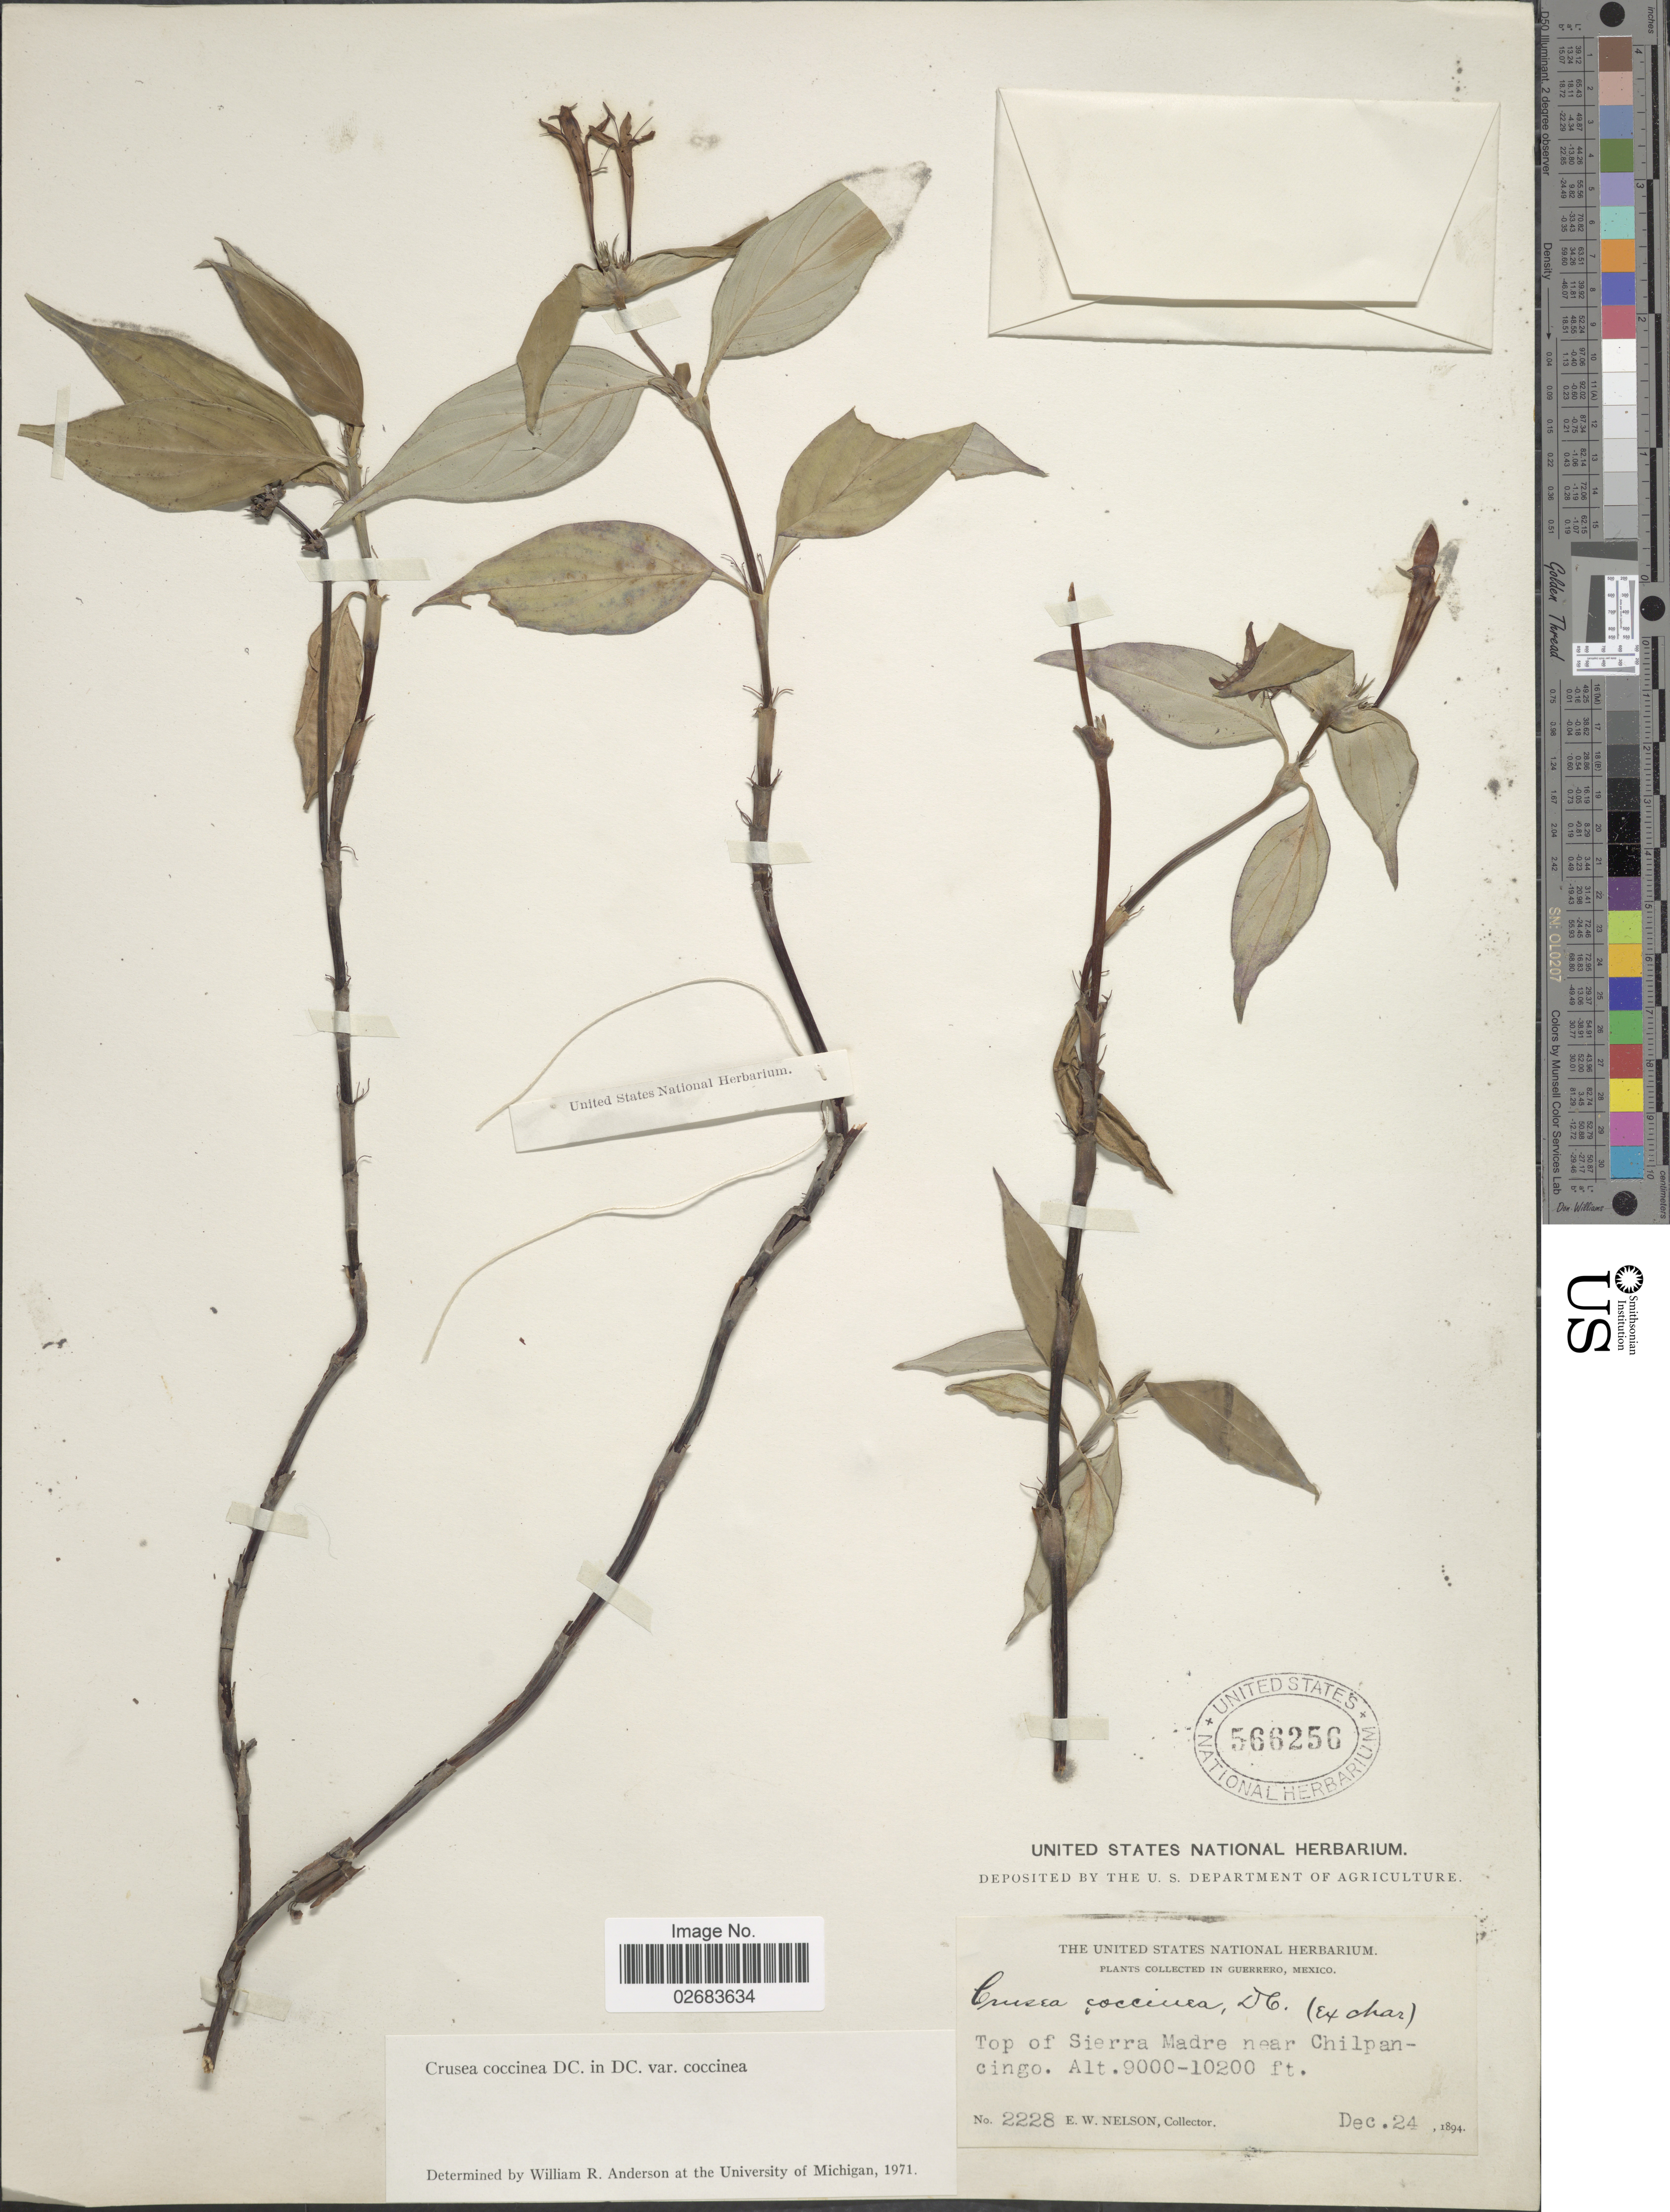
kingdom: Plantae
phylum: Tracheophyta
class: Magnoliopsida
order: Gentianales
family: Rubiaceae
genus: Crusea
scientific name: Crusea coccinea var. coccinea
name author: DC.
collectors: E. W. Nelson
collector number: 2228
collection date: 1894-12-24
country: Mexico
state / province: Guerrero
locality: Top of Sierra Madre near Chilpancingo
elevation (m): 2743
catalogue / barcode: US 566256